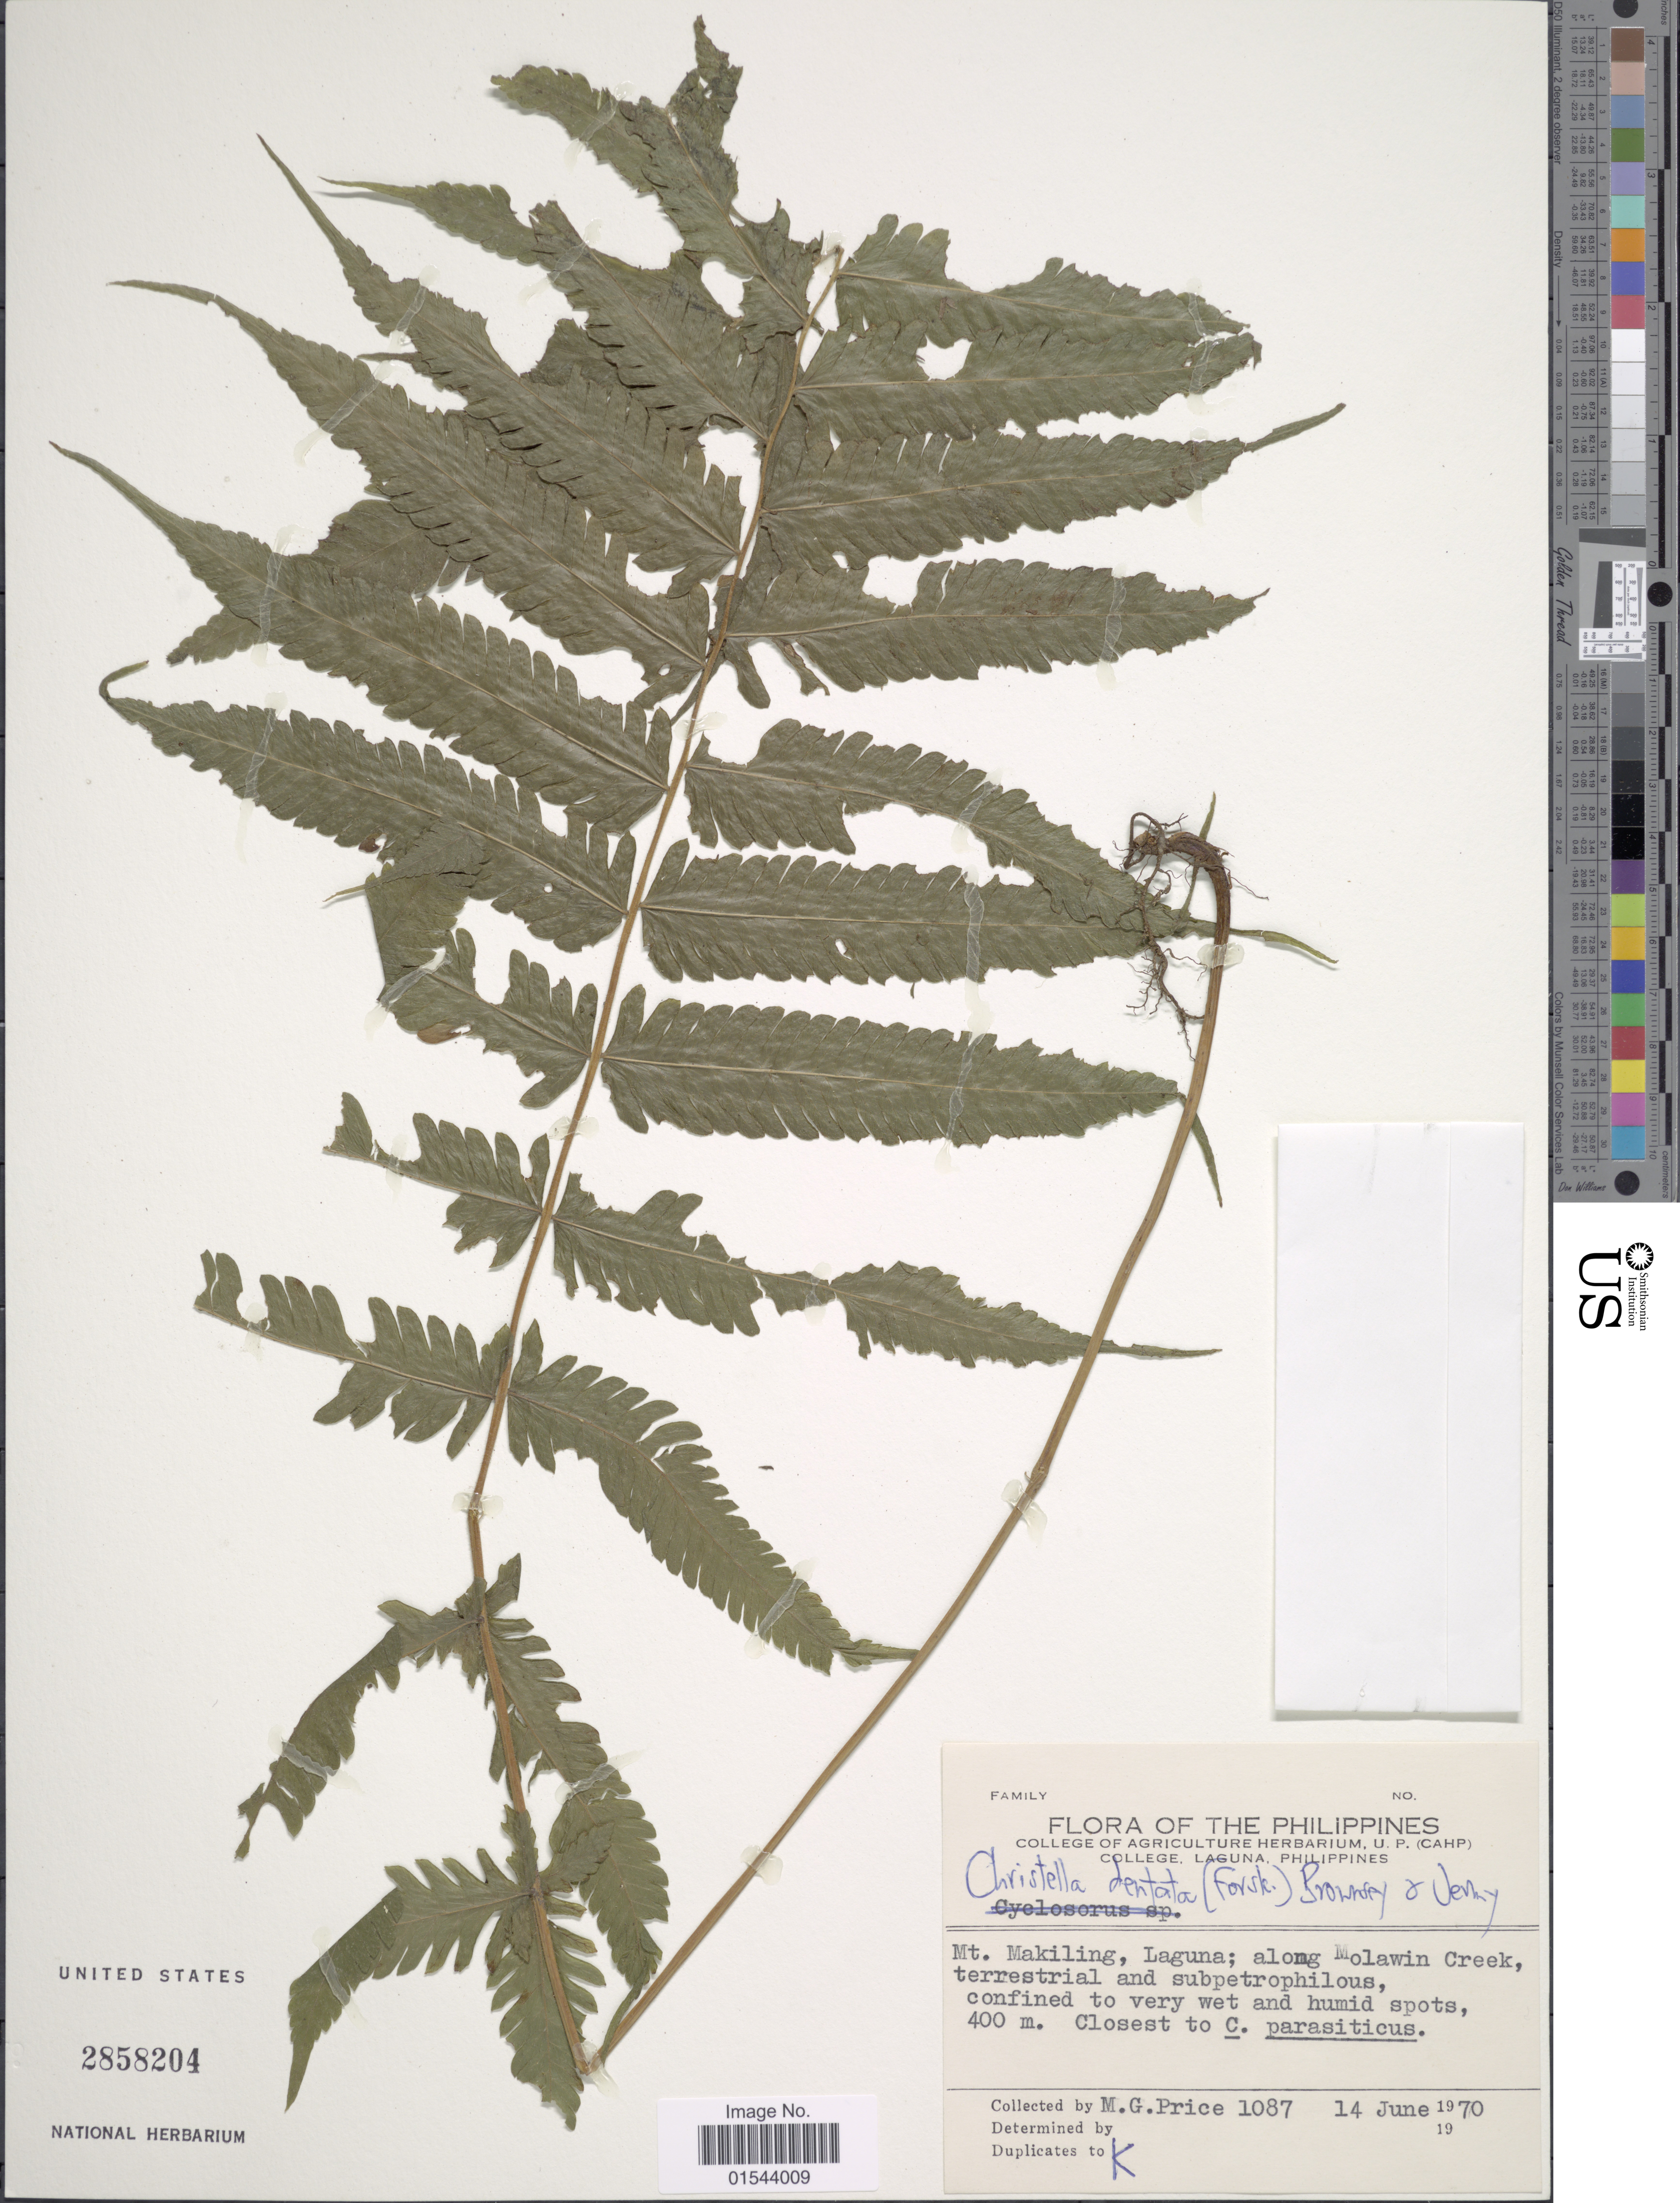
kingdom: Plantae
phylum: Tracheophyta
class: Polypodiopsida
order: Polypodiales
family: Thelypteridaceae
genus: Christella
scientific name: Christella dentata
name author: (Forssk.) Brownsey & Jermy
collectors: M. G. Price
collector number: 1087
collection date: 1970-06-14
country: Philippines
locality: Mt Makiling, Laguna; along Molawin Creek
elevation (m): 400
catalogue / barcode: US 2858204